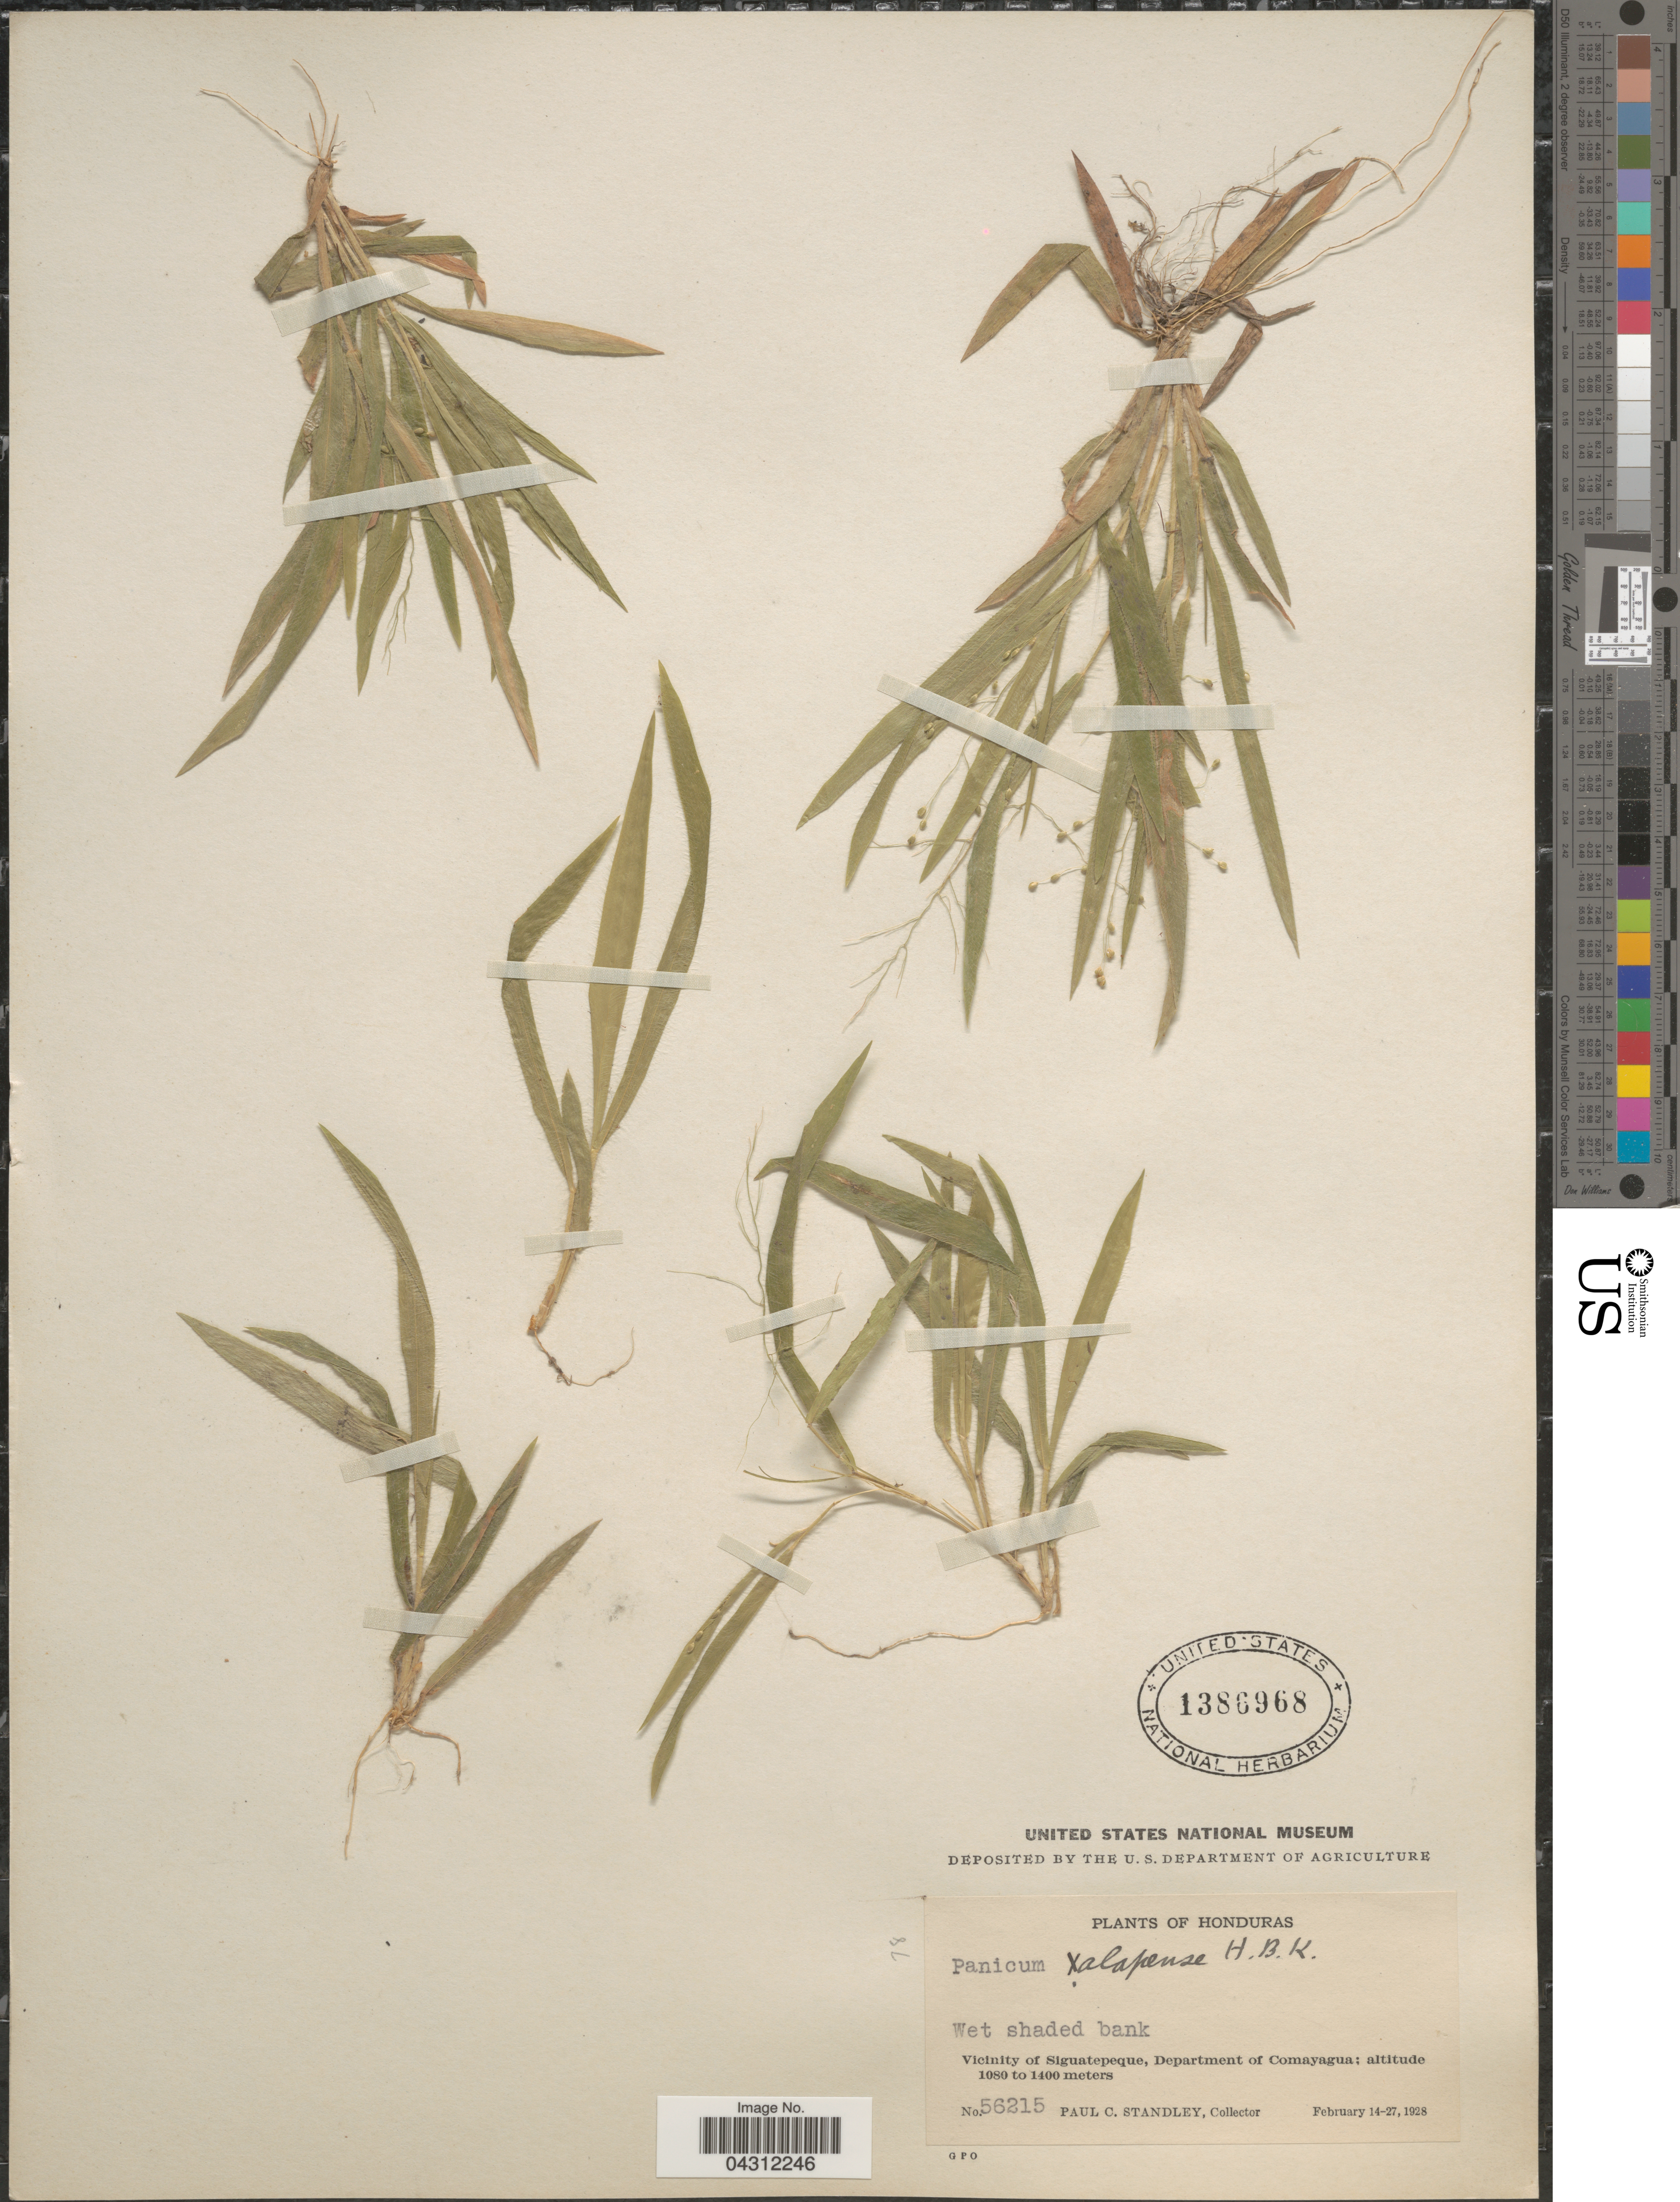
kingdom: Plantae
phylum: Tracheophyta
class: Liliopsida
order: Poales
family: Poaceae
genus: Dichanthelium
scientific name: Dichanthelium laxiflorum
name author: (Lam.) Gould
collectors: P. C. Standley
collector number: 56215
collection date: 1928-02-14/1928-02-27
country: Honduras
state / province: Comayagua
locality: Vicinity of Siguatepeque, Department of Comayagua.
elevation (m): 1080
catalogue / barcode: US 1386968